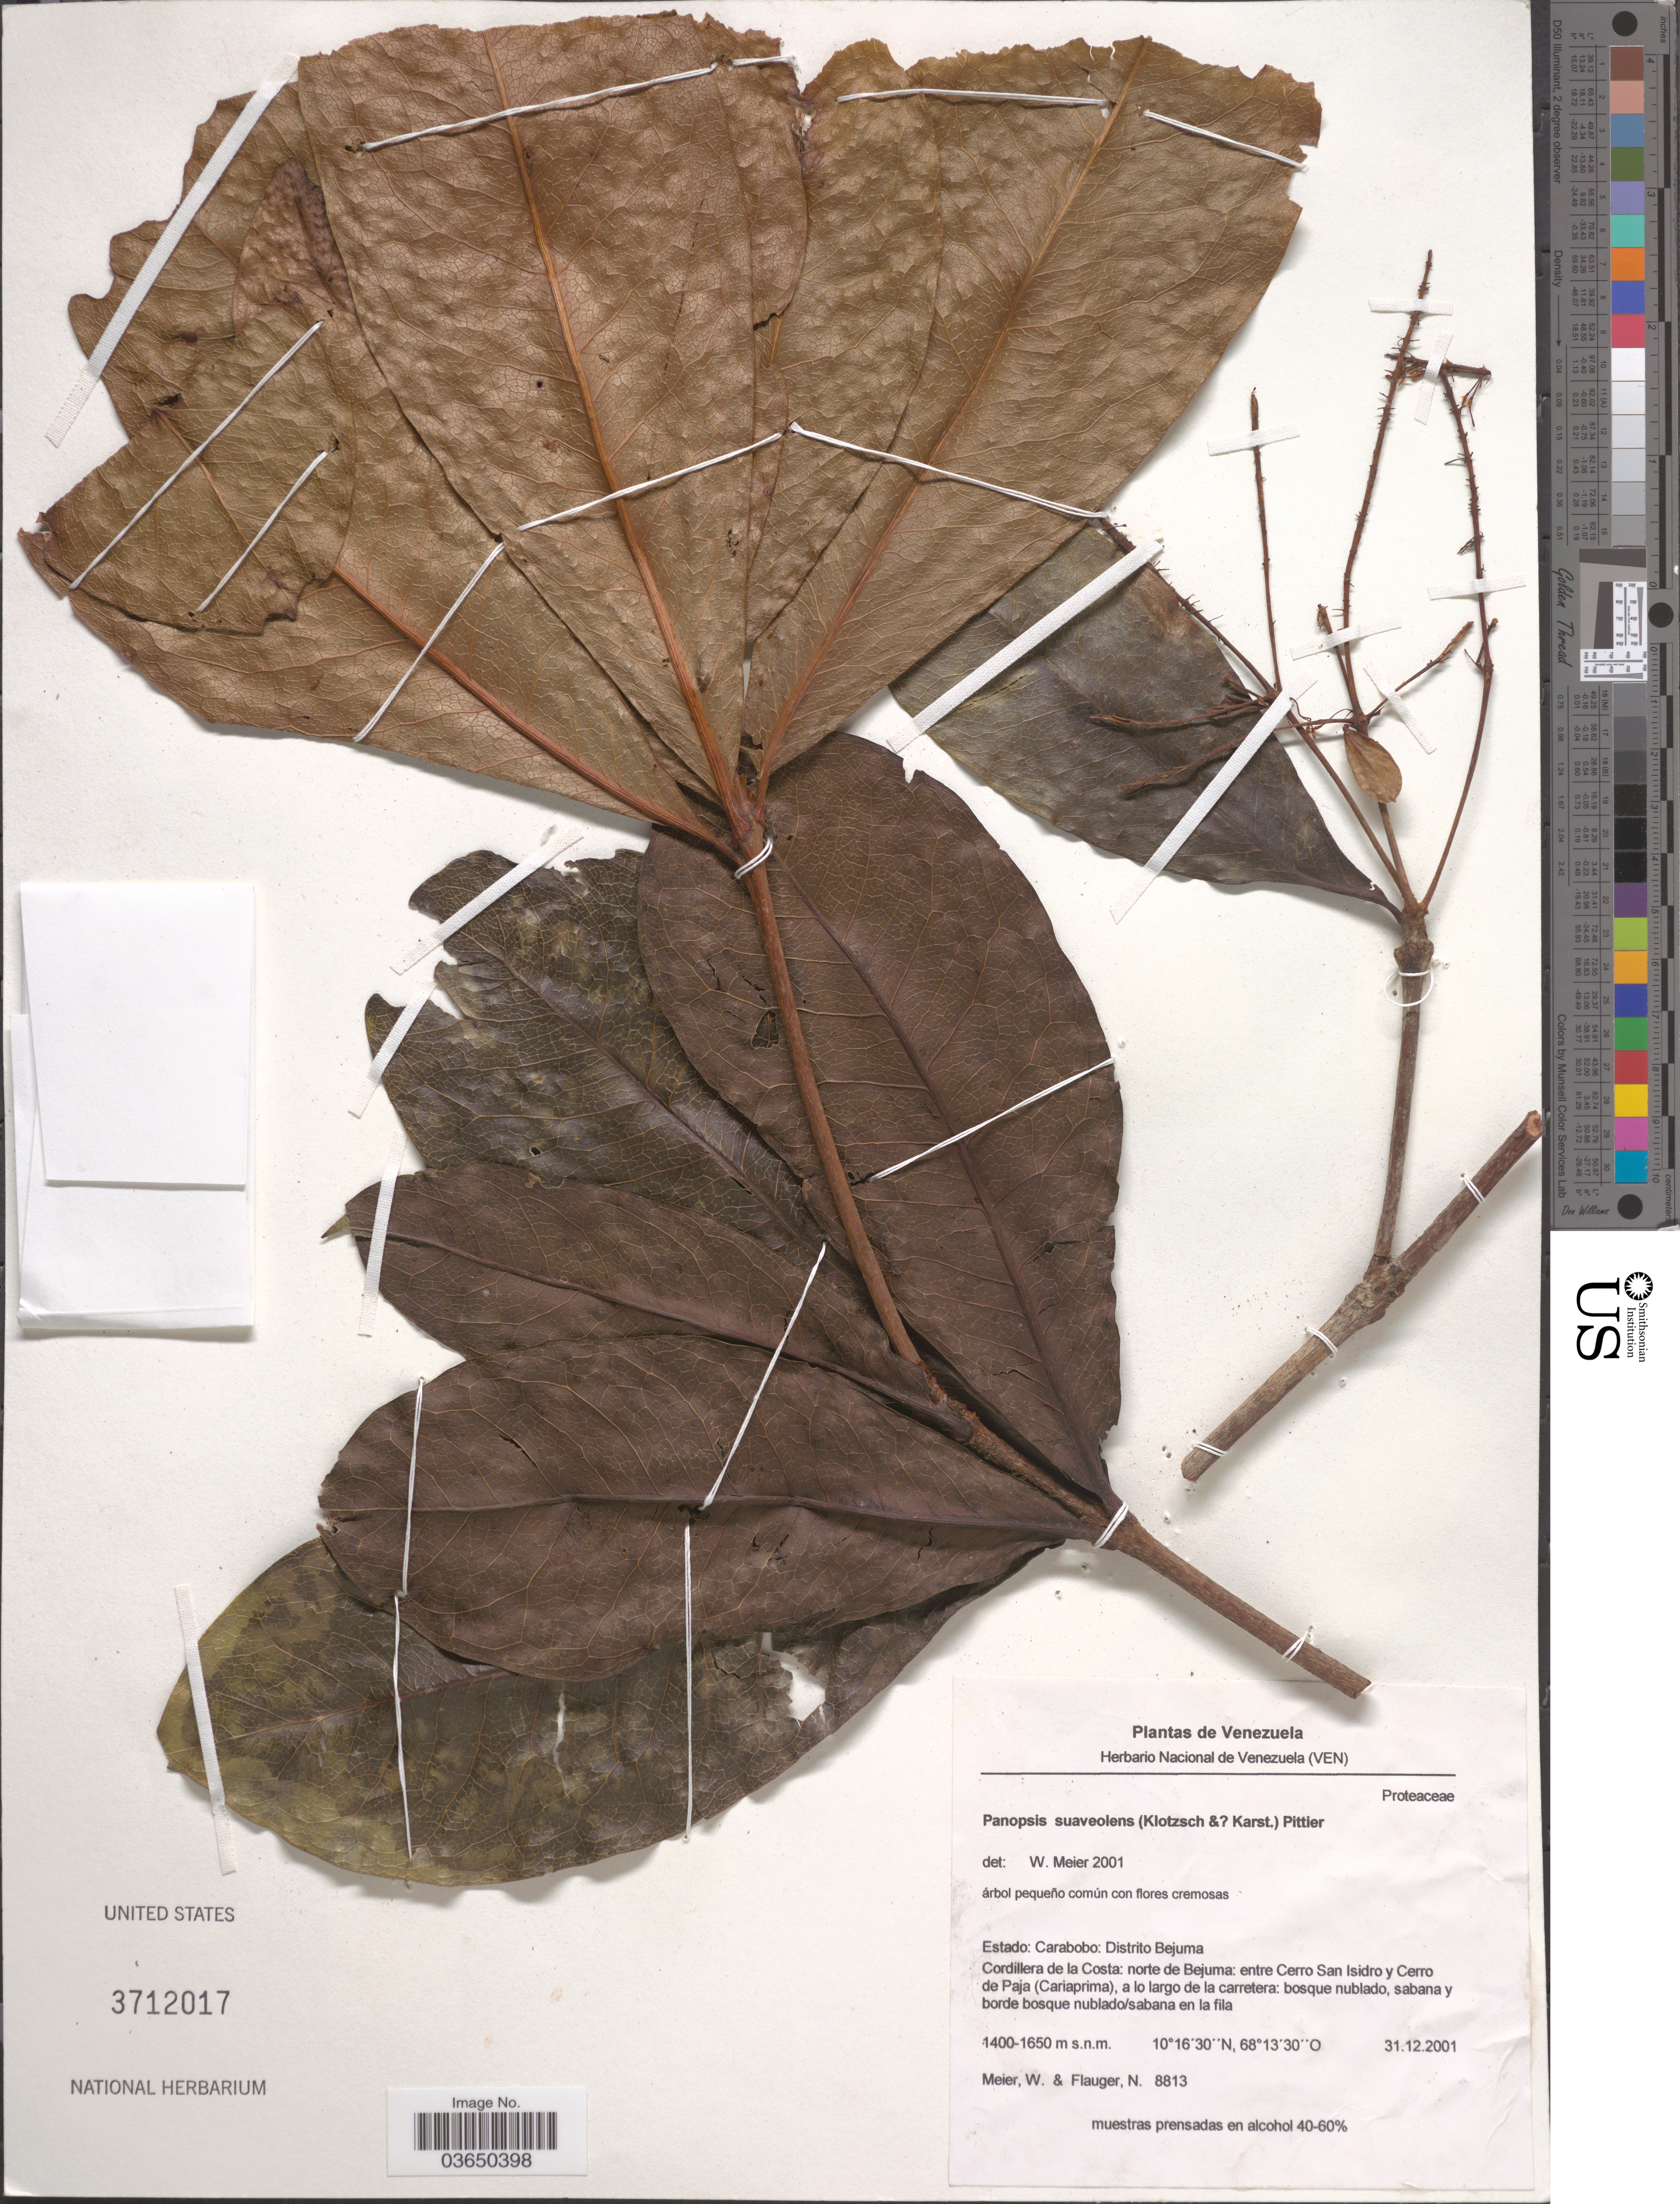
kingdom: Plantae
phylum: Tracheophyta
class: Magnoliopsida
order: Proteales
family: Proteaceae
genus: Panopsis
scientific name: Panopsis suaveolens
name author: (Klotzsch & H. Karst.) Pittier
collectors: W. Meier & N. Flauger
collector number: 8813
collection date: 2001-12-31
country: Venezuela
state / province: Carabobo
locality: Estado: Carabobo: Distrito Bejuma. Cordillera de la Costa: norte de Bejuma: entre Cerro San Isidro y Cerro de Paja (Cariaprima), a lo largo de la carretera.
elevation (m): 1400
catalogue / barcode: US 3712017